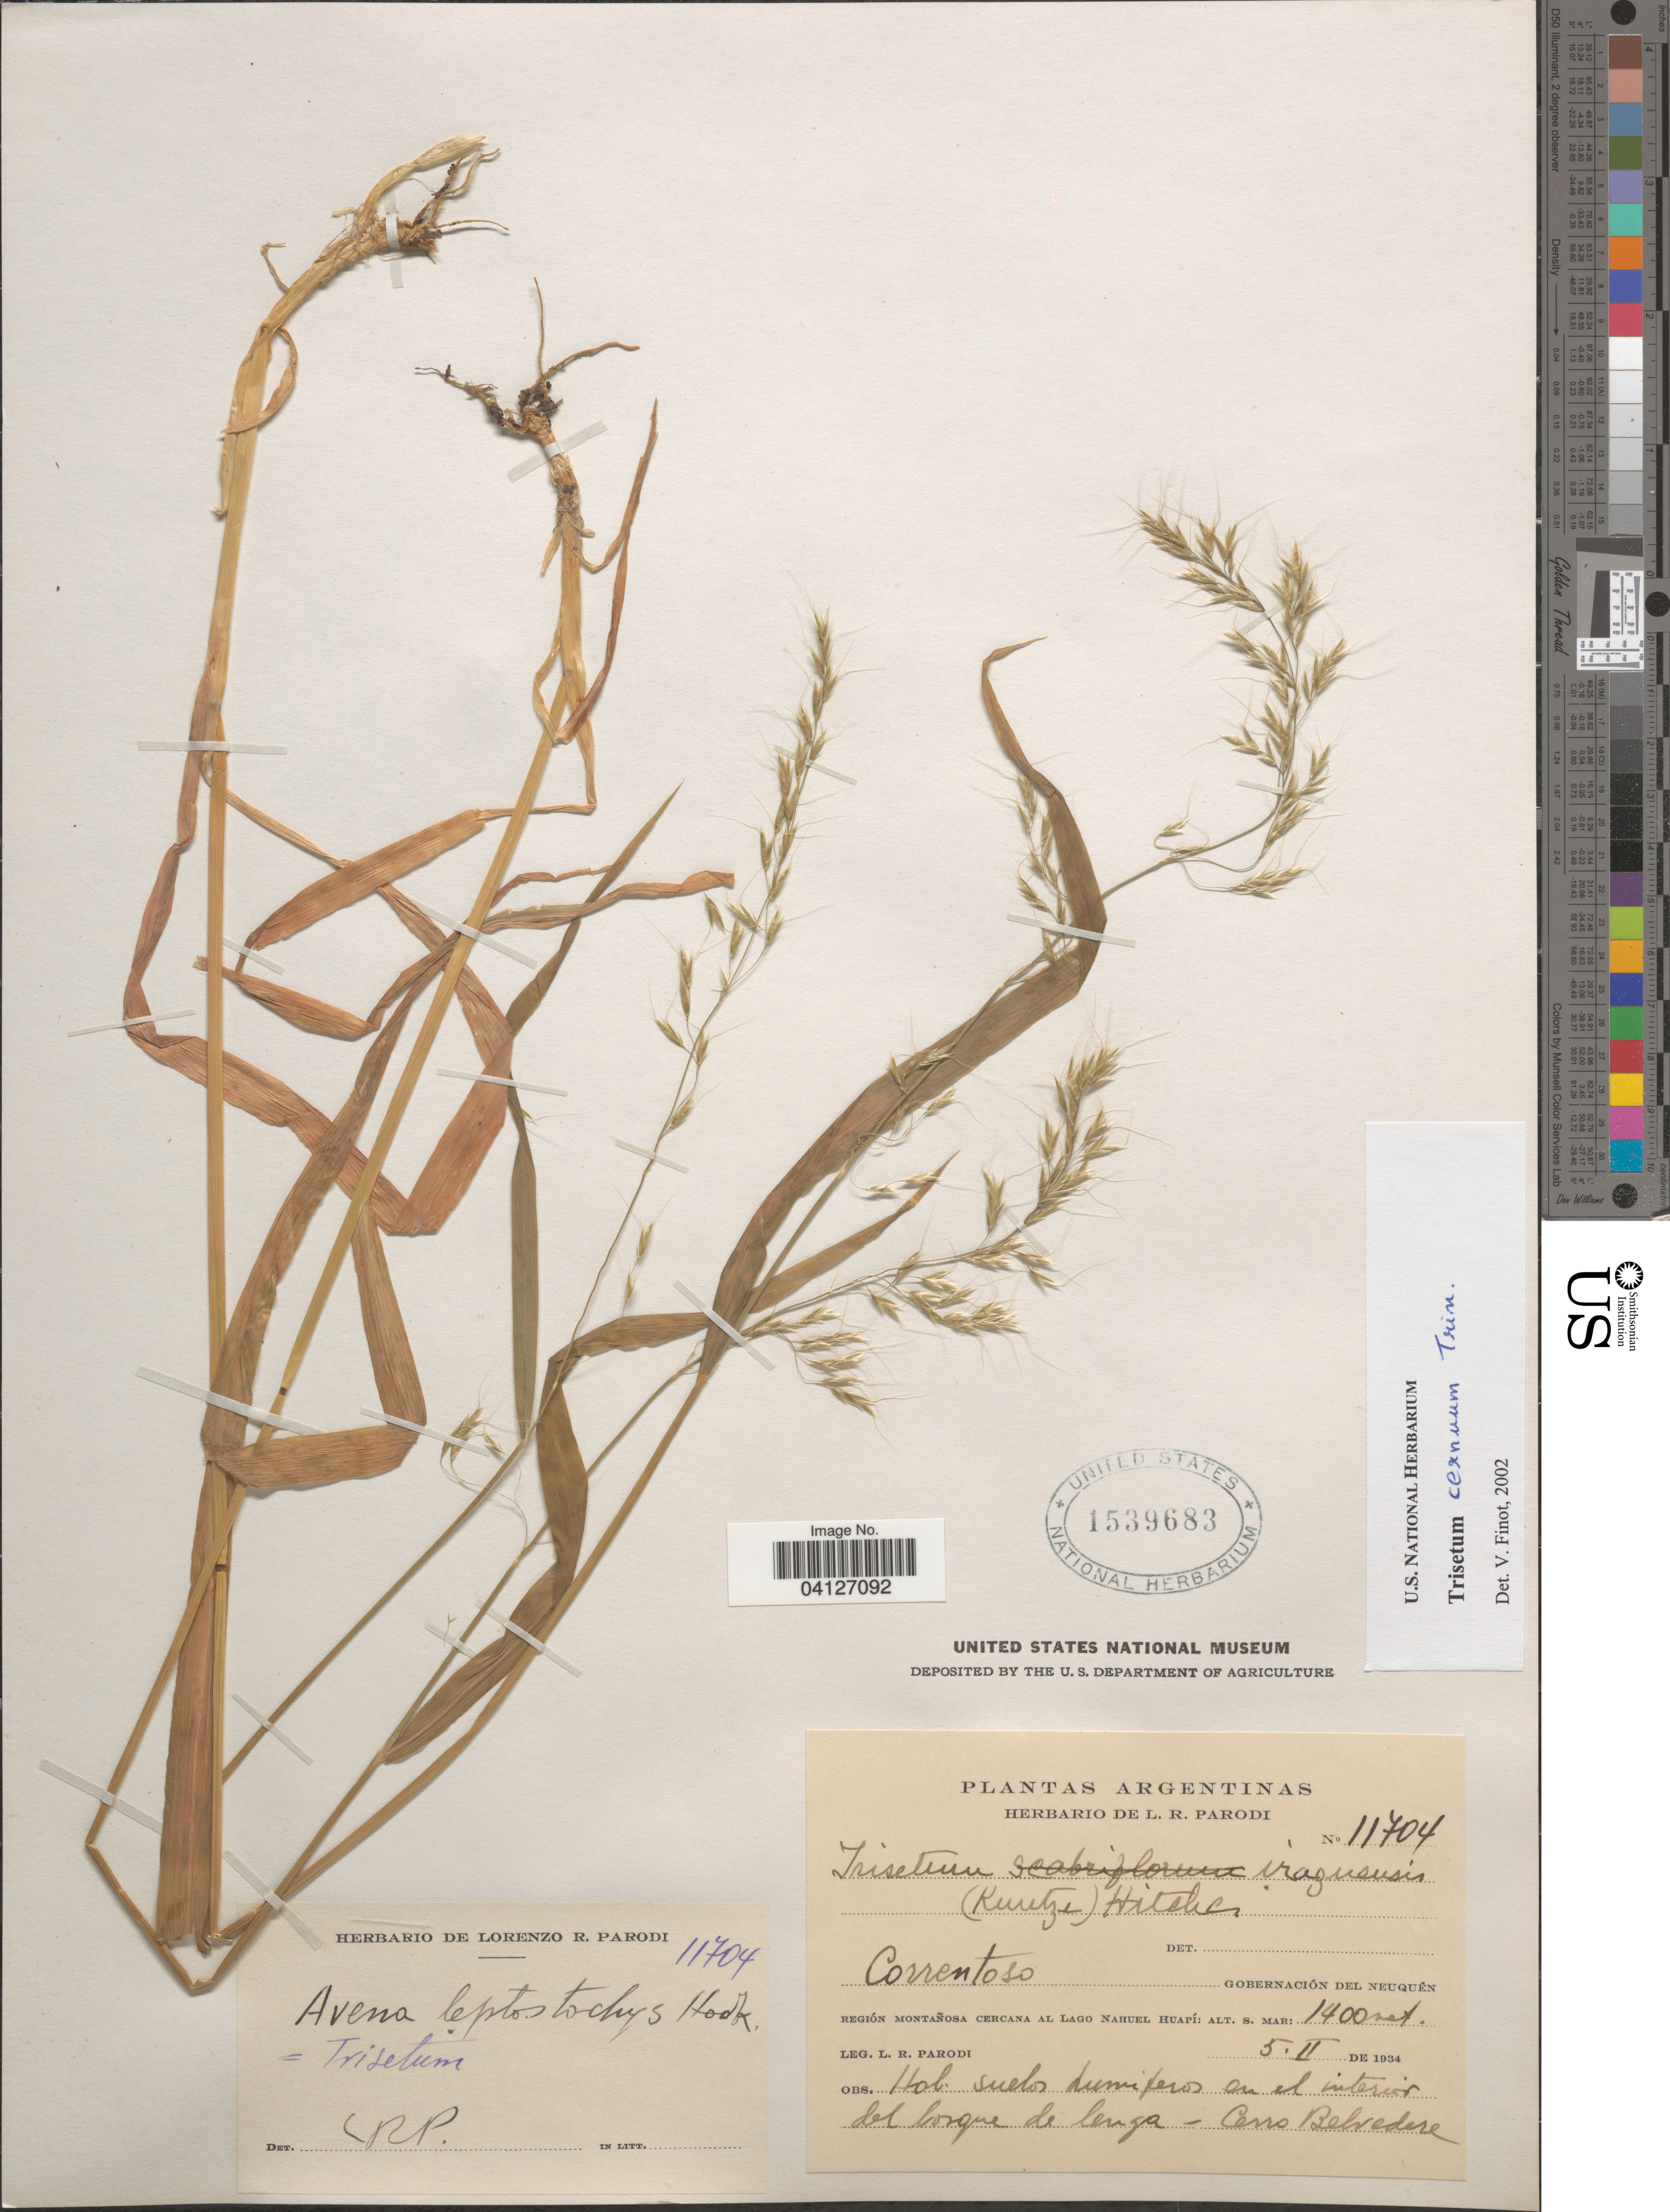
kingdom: Plantae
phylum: Tracheophyta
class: Liliopsida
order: Poales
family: Poaceae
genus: Trisetum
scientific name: Trisetum cernuum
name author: Trin.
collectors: L. R. Parodi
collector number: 11704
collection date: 1934-02-05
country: Argentina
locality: Correntoso Gobernación del Neuquén. Región Montañosa cercana al Lago Nahuel Huapí. Cerro Belvedere.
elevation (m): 1400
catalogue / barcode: US 1539683